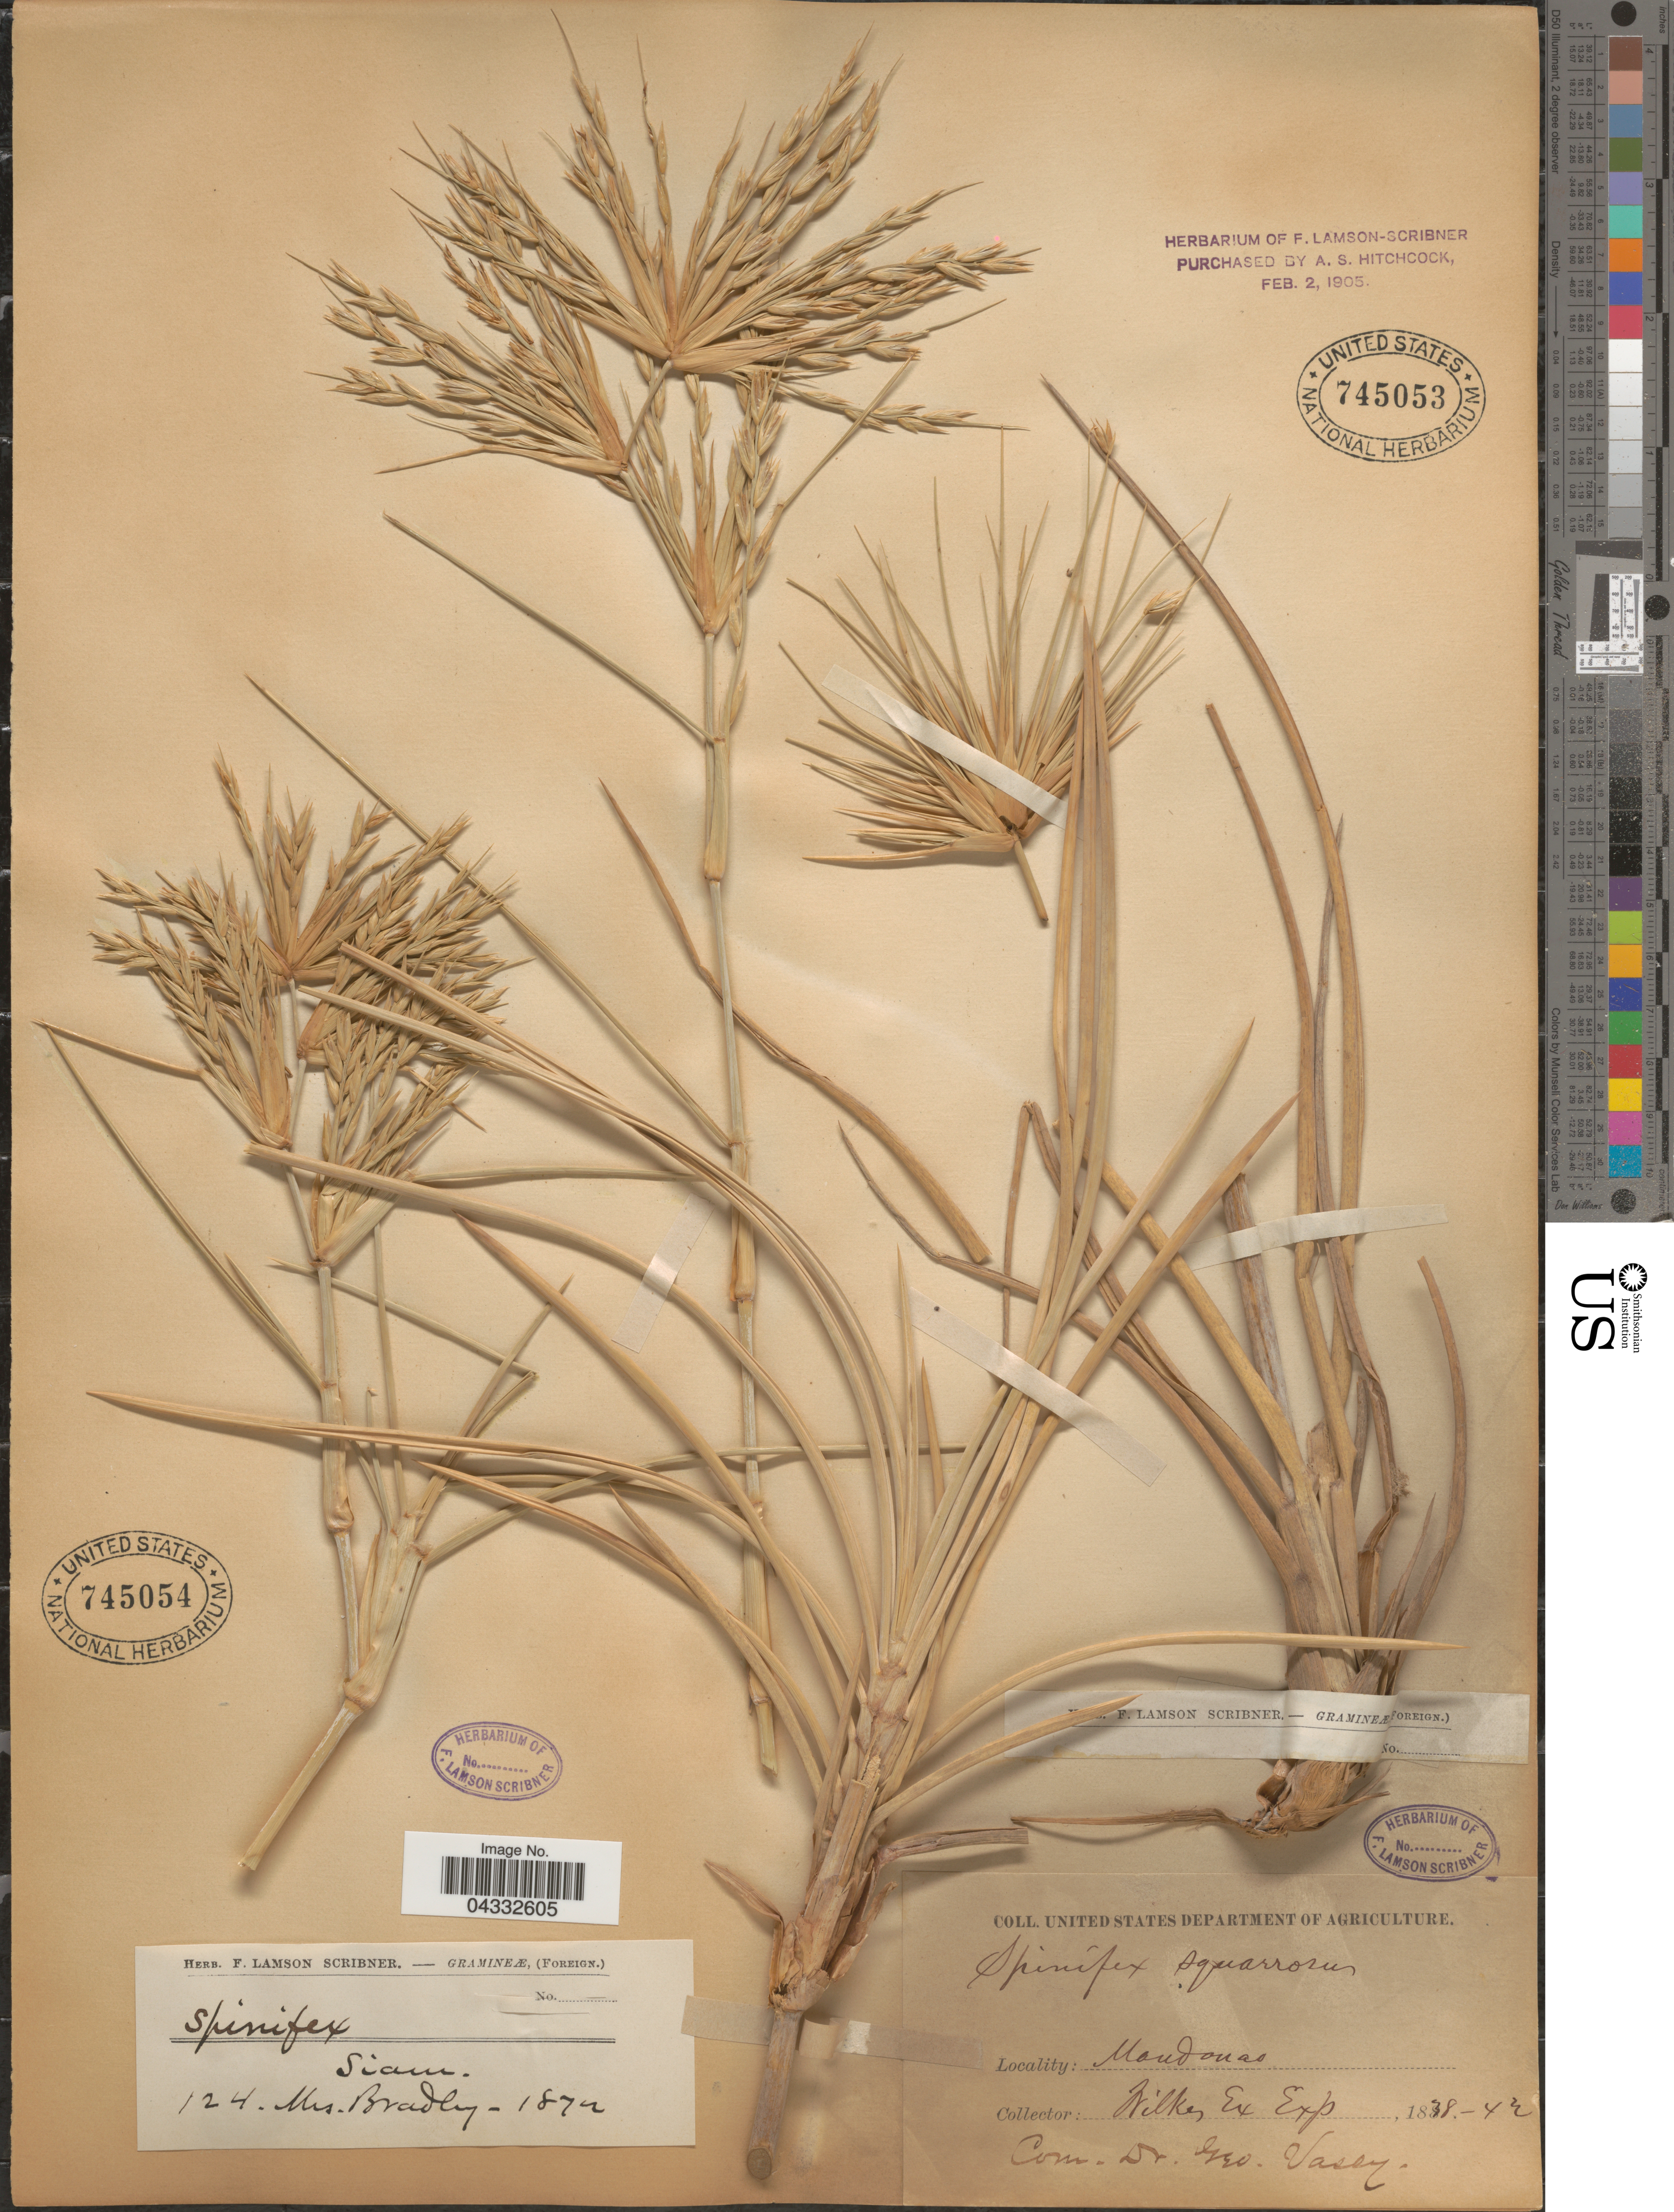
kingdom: Plantae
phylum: Tracheophyta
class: Liliopsida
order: Poales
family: Poaceae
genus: Spinifex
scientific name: Spinifex littoreus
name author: (Burm. f.) Merr.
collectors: Bradley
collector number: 124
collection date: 1874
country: Thailand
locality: Siam.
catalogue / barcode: US 745054-2